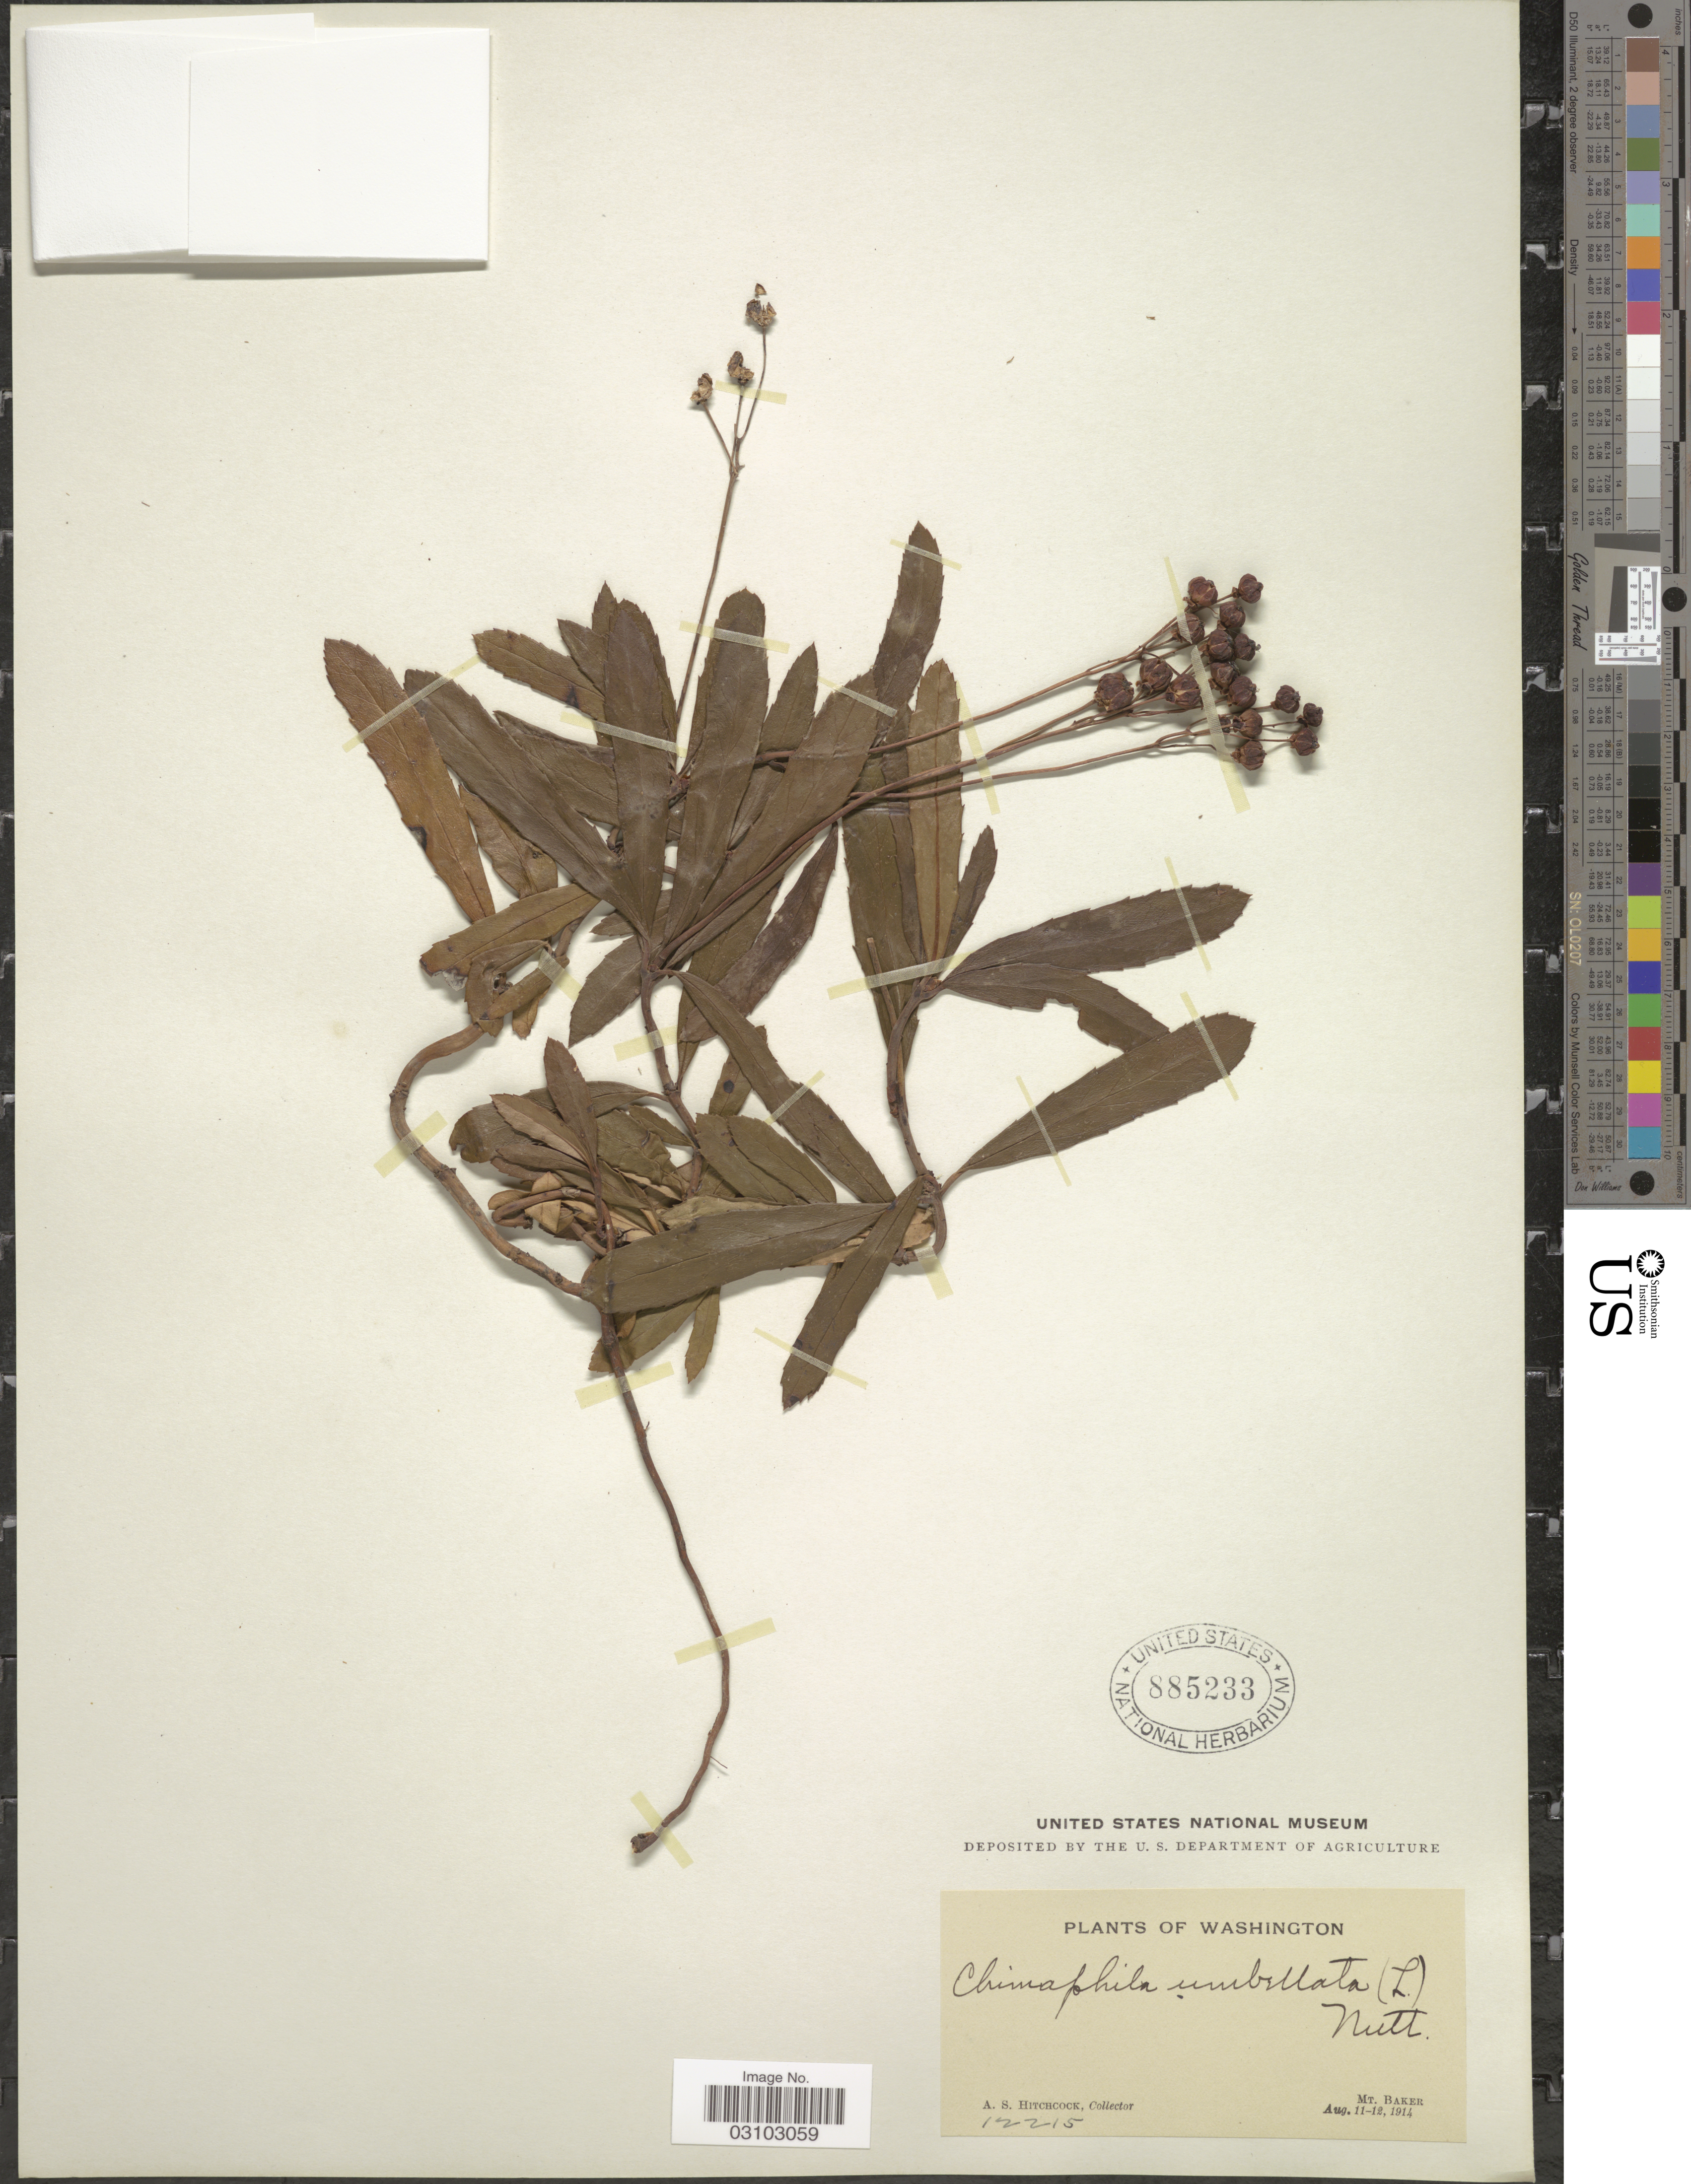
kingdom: Plantae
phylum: Tracheophyta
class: Magnoliopsida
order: Ericales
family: Ericaceae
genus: Chimaphila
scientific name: Chimaphila umbellata subsp. cisatlantica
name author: (S.F. Blake) Hultén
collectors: A. S. Hitchcock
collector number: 12215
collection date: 1914-08-11/1914-08-12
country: United States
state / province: Washington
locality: Mt. Baker.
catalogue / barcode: US 885233